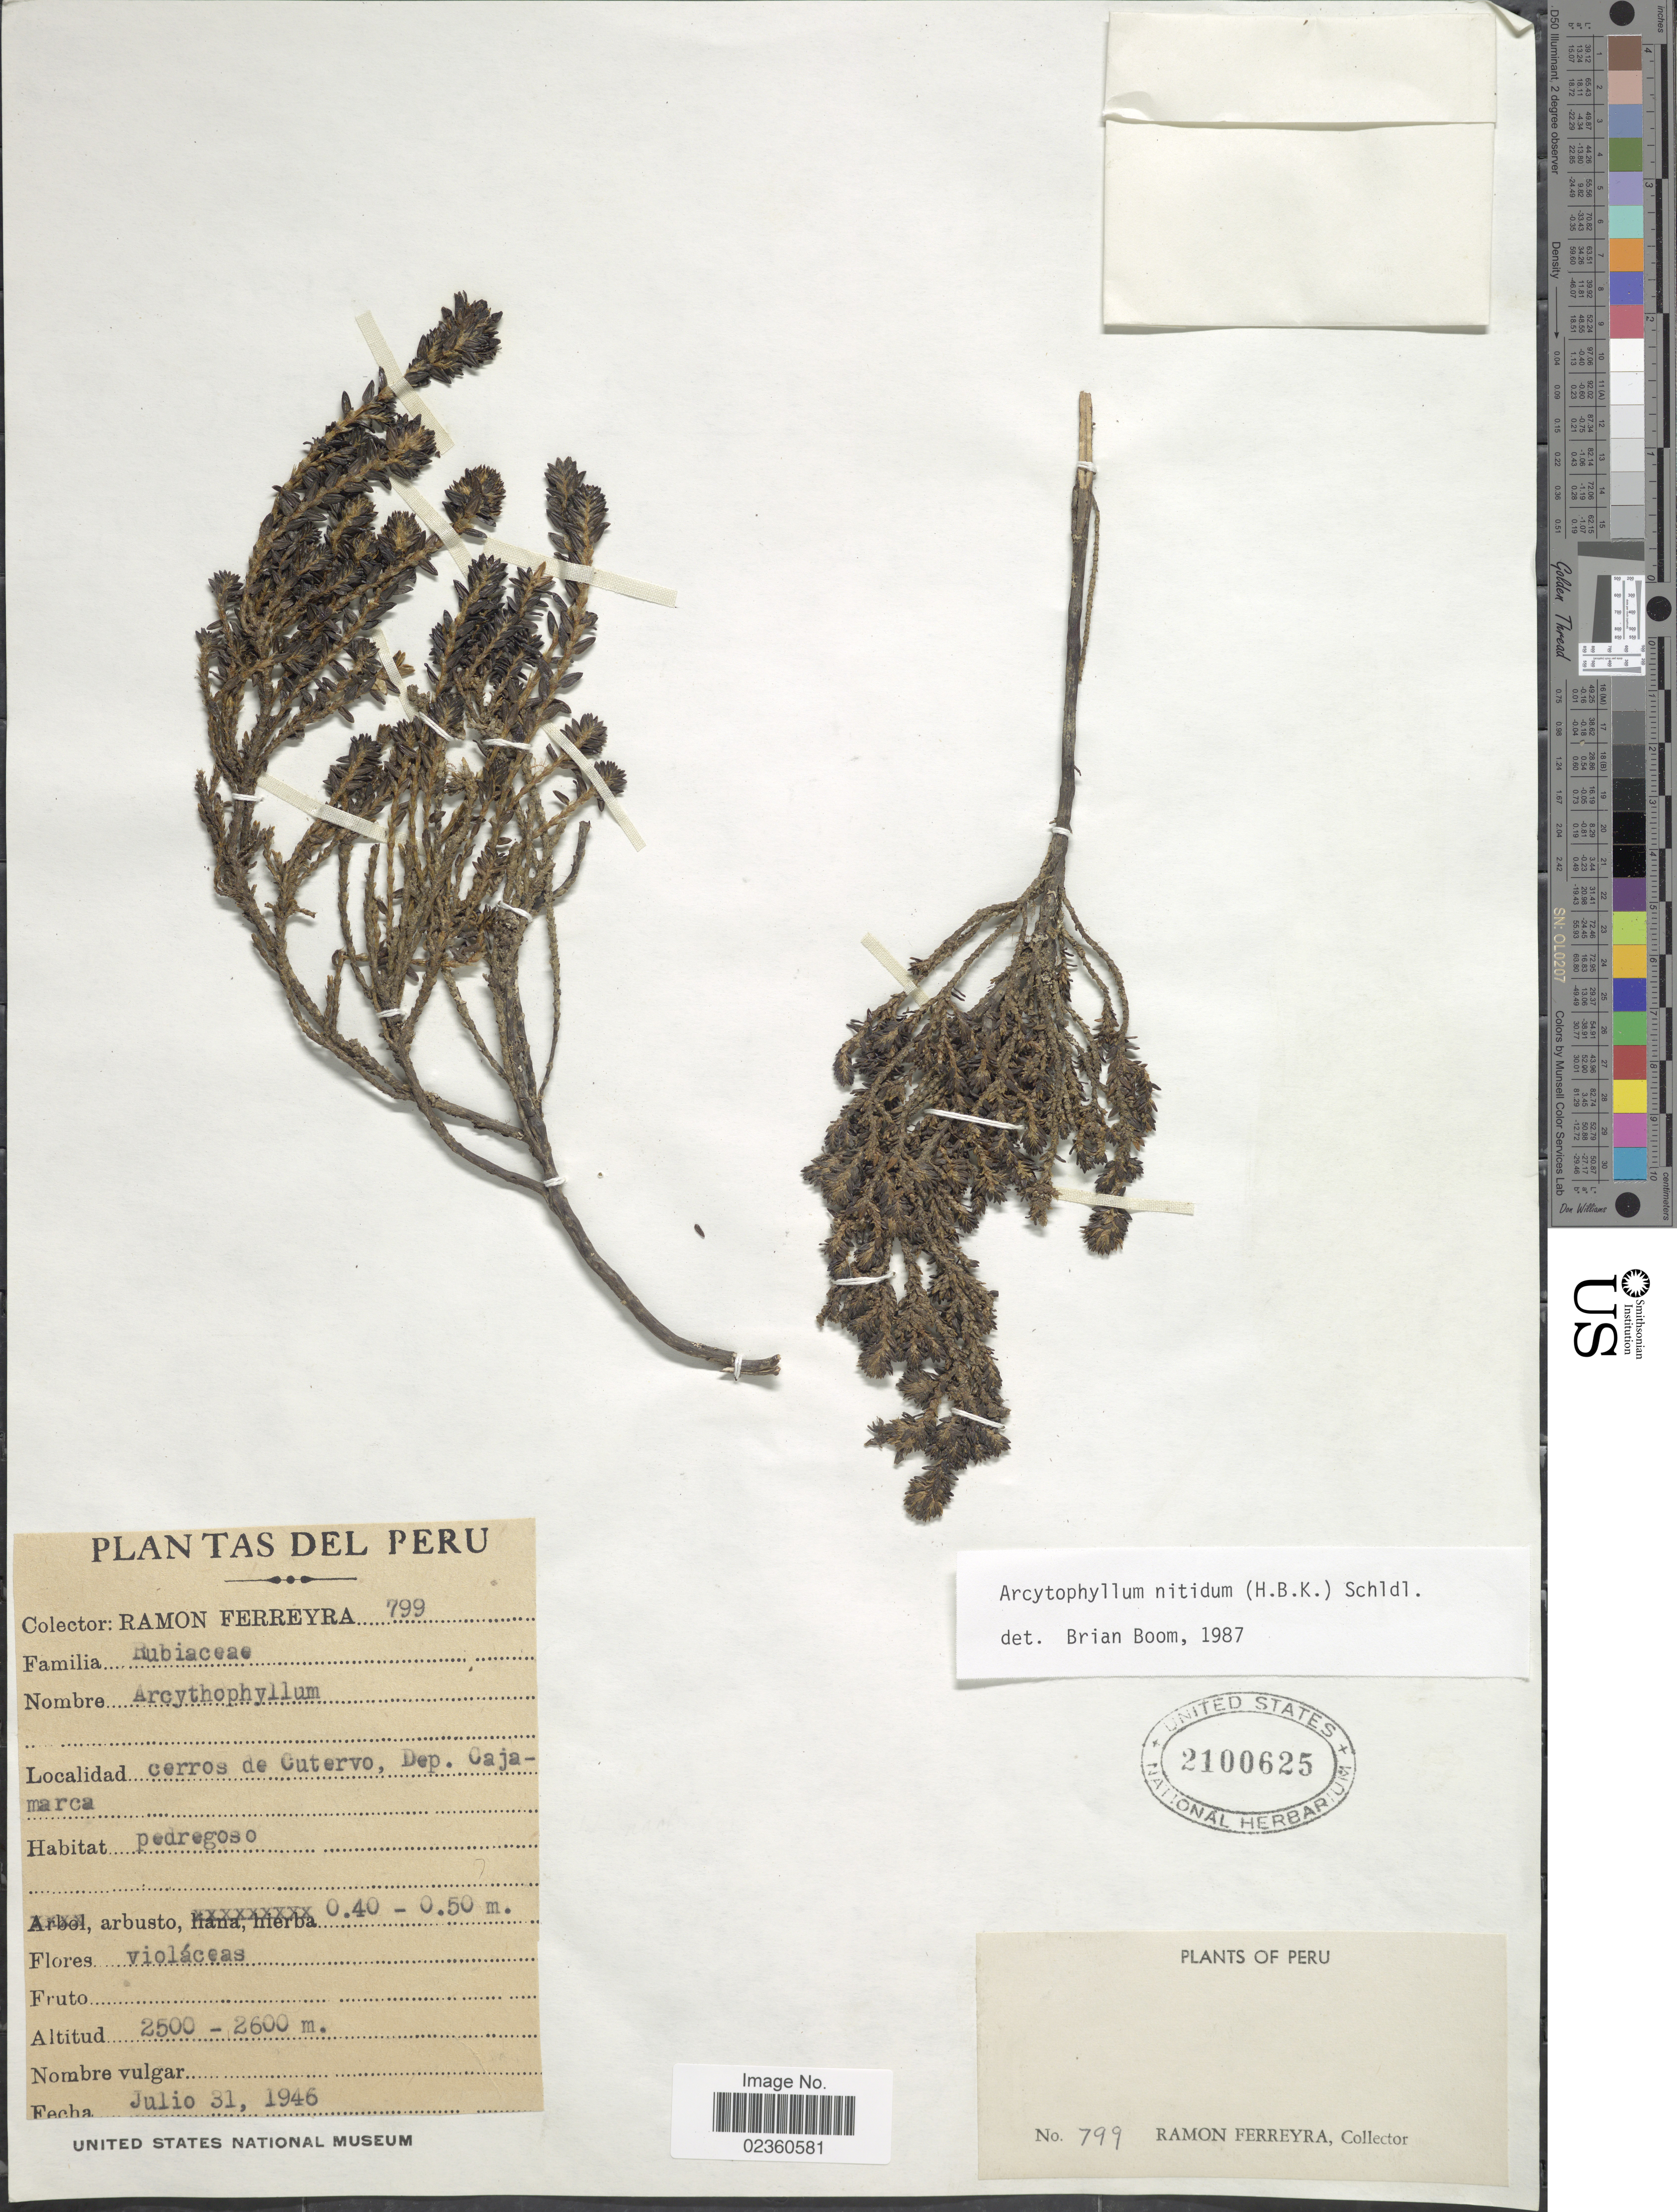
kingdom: Plantae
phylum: Tracheophyta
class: Magnoliopsida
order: Gentianales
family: Rubiaceae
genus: Arcytophyllum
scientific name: Arcytophyllum nitidum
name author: (Kunth) Schltdl.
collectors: R. A. Ferreyra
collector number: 799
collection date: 1946-07-31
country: Peru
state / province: Cajamarca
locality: Cerros de Cutervo, Dep. Cajamarca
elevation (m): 2500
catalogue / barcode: US 2100625